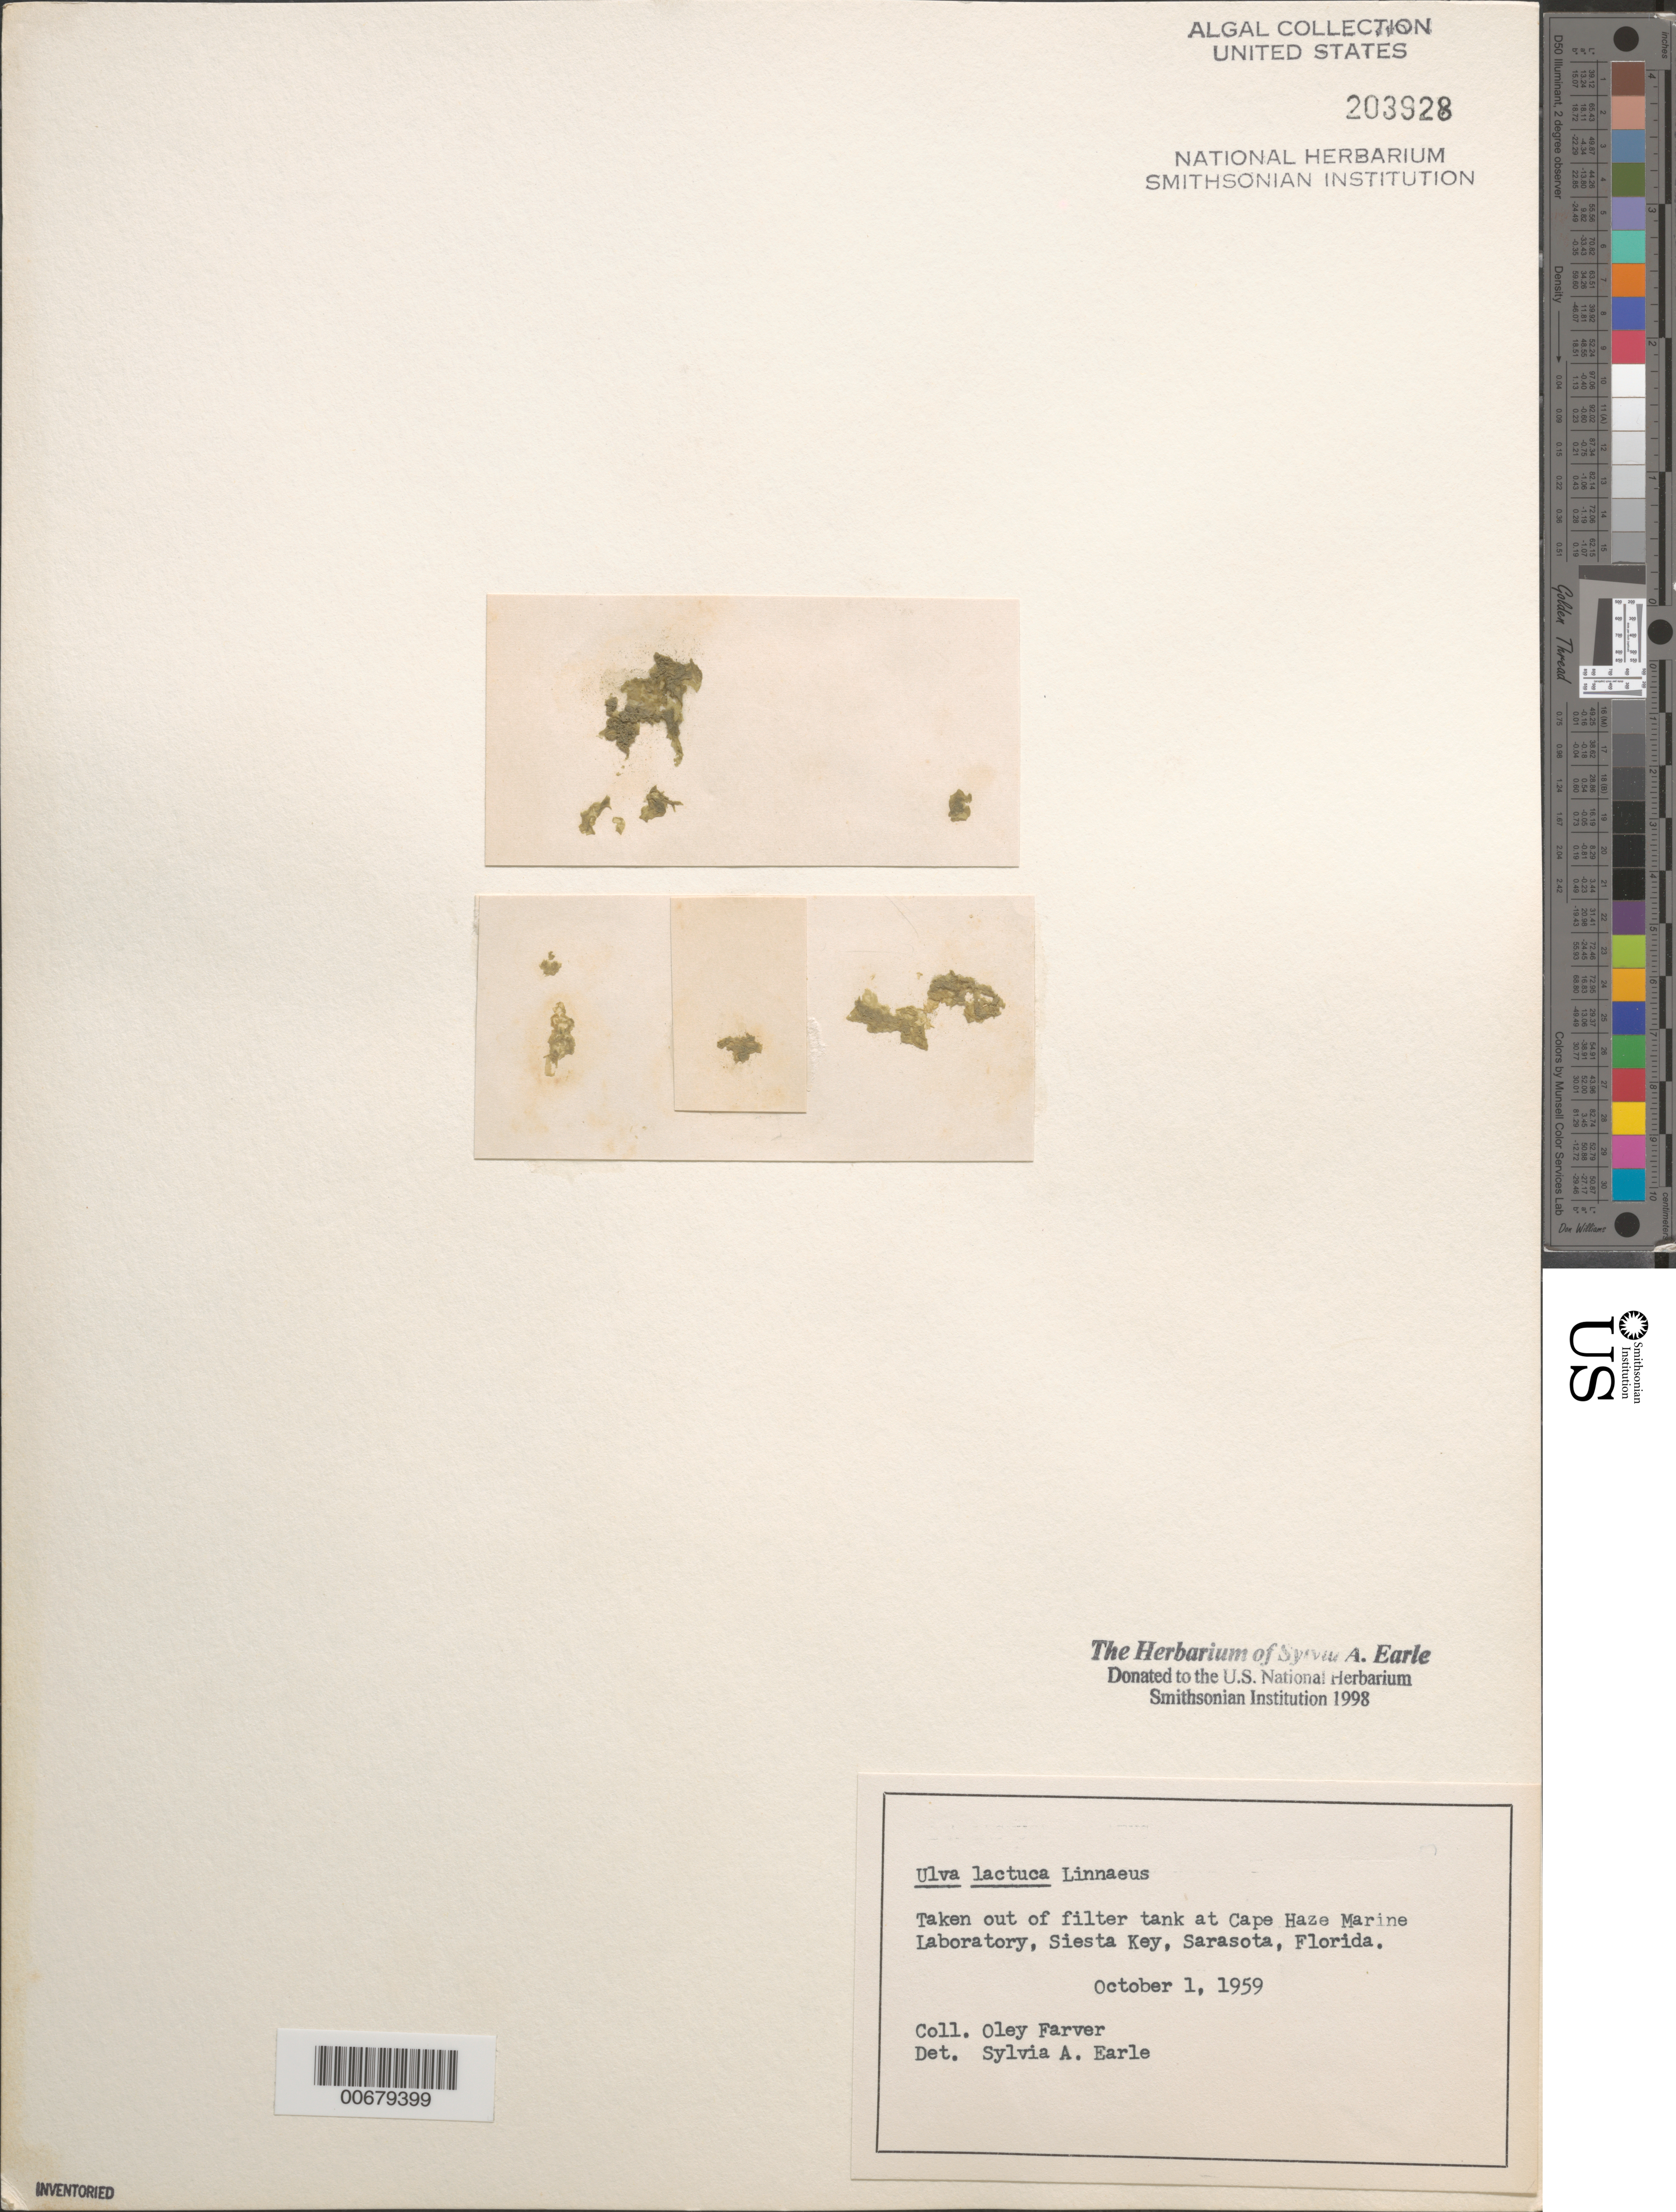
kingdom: Plantae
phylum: Chlorophyta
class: Ulvophyceae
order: Ulvales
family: Ulvaceae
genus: Ulva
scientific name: Ulva lactuca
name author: L.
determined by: Earle, S. A.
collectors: O. Farver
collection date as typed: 01 Oct 1959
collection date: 1959-10-01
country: United States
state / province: Florida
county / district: Sarasota County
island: Siesta Key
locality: Cape Haze Marine Laboratory, Sarasota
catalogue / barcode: US 203928